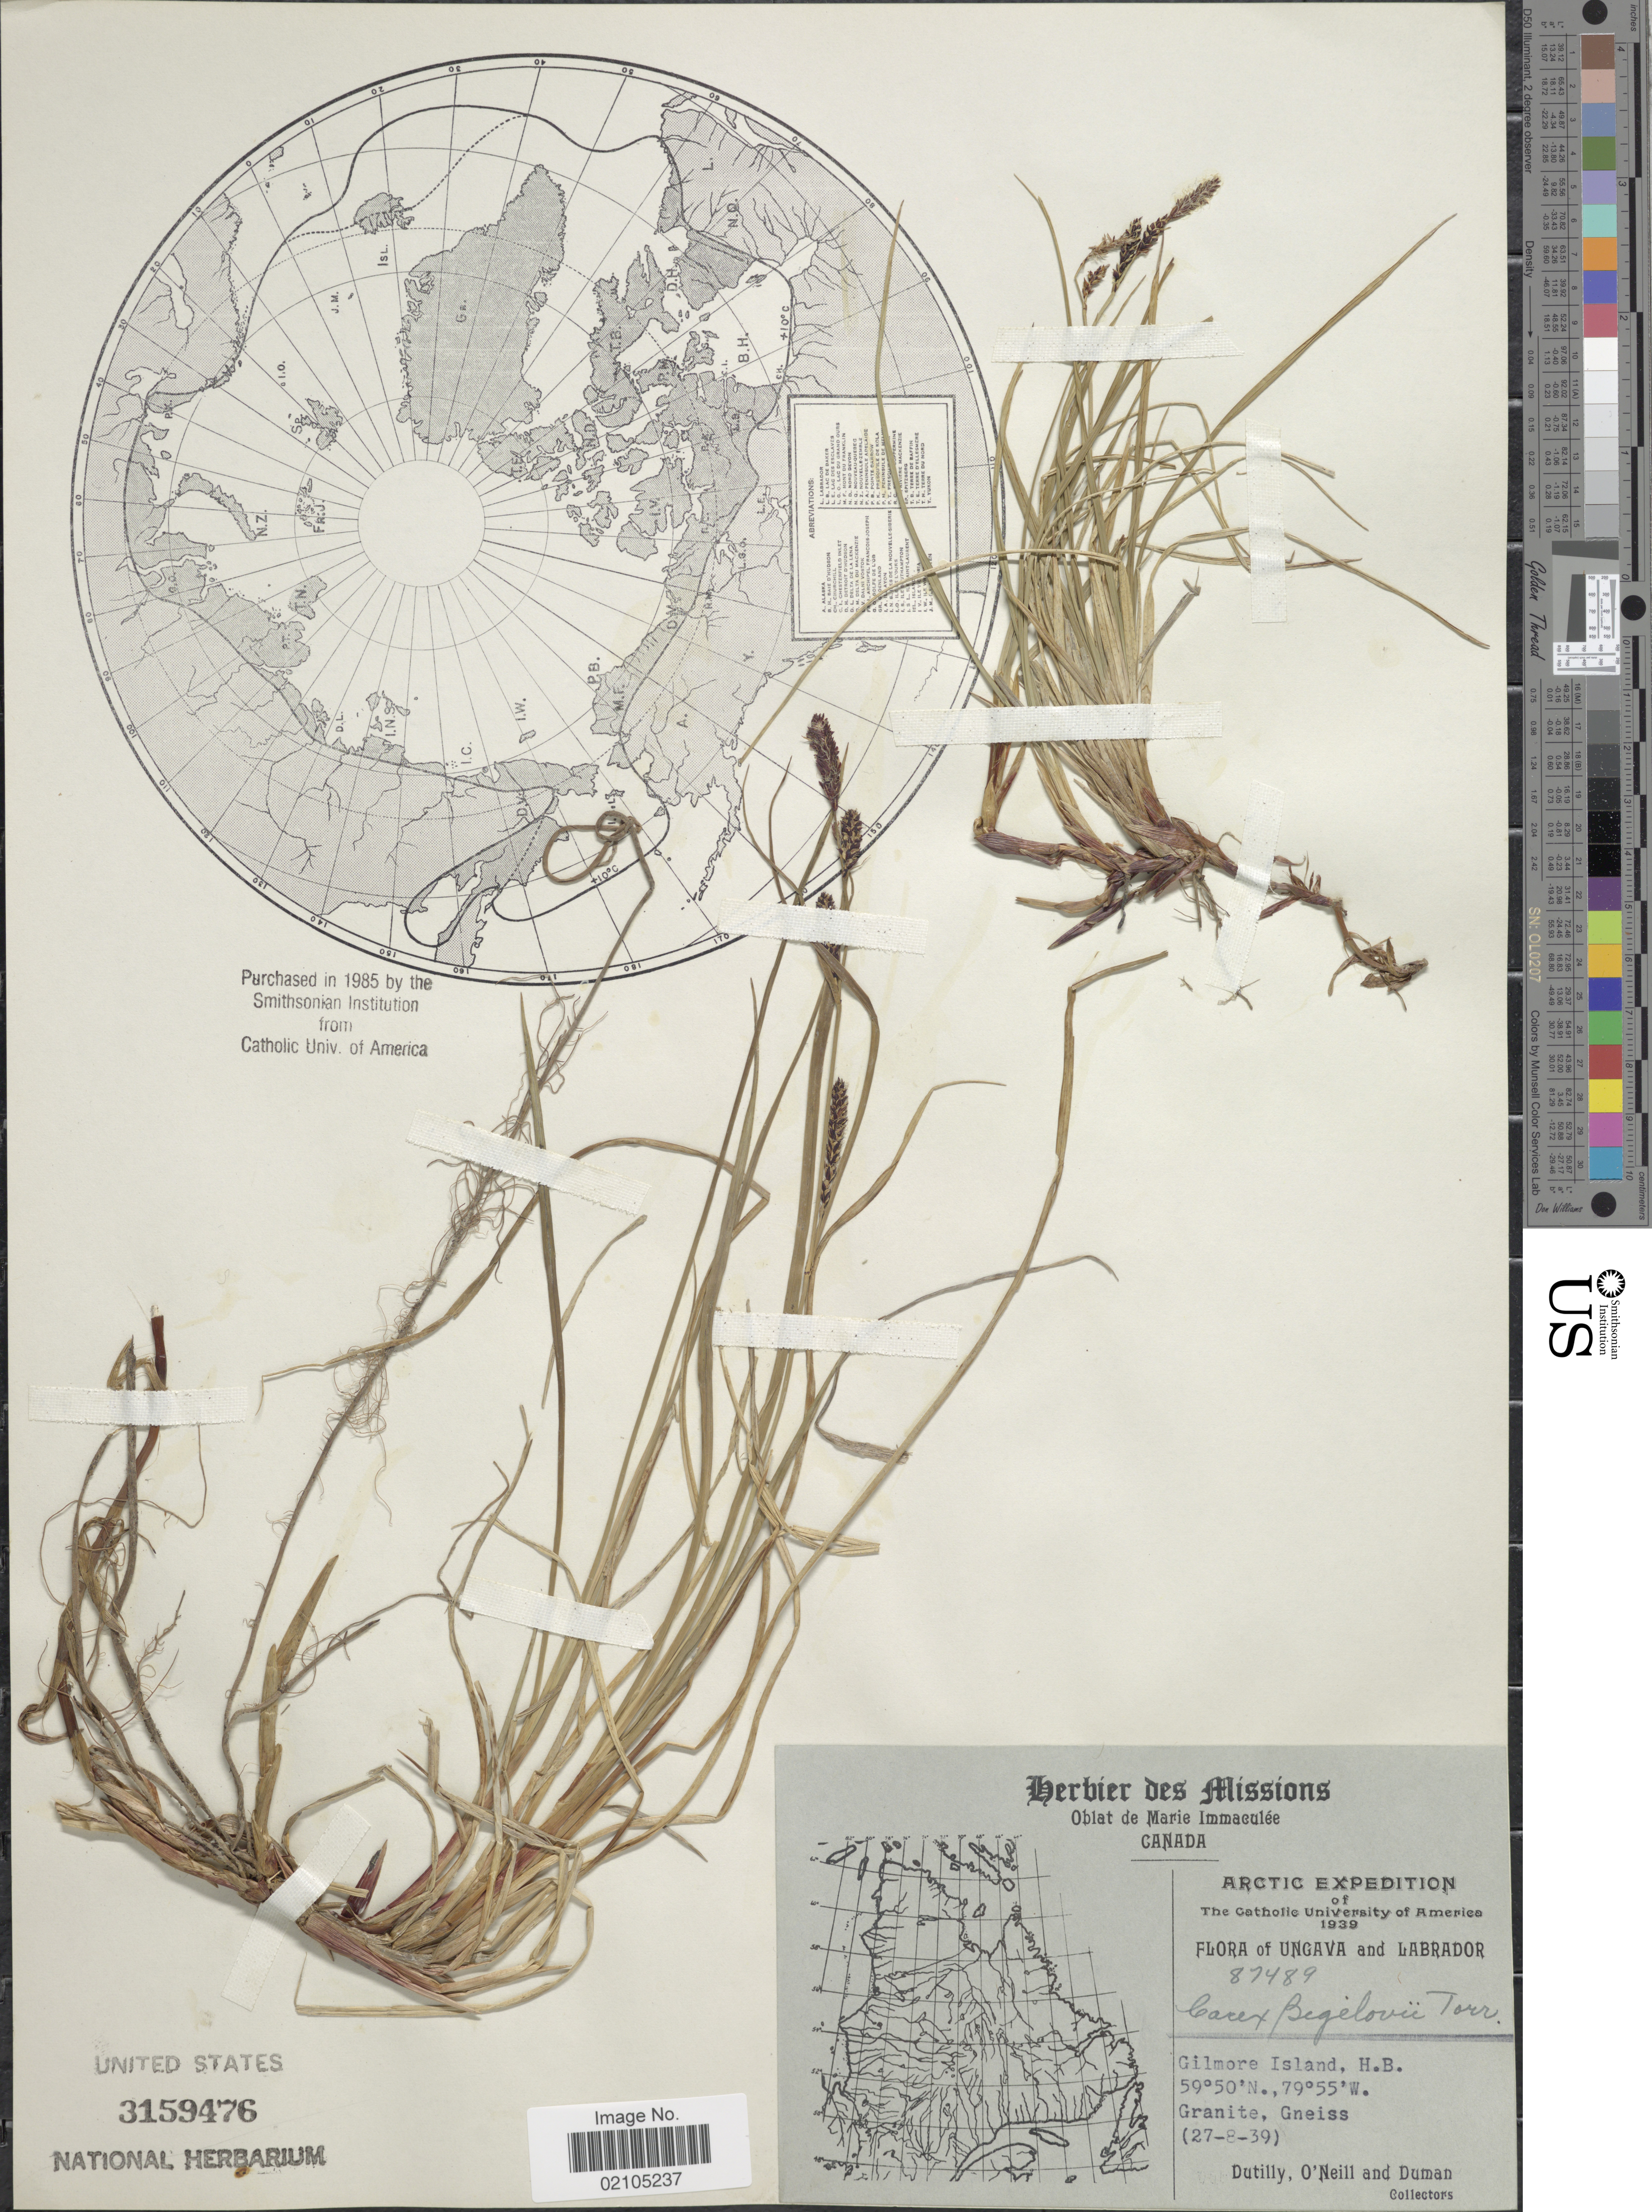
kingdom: Plantae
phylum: Tracheophyta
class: Liliopsida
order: Poales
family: Cyperaceae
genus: Carex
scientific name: Carex bigelowii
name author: Torr. ex Schwein.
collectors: -. Dutilly, -. O'Neill & -. Duman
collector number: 87489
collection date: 1939-08-27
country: Canada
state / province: Newfoundland and Labrador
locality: Ungava and Labrador. Gilmore Island, H.B. Granite, Gneiss.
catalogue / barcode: US 3159476